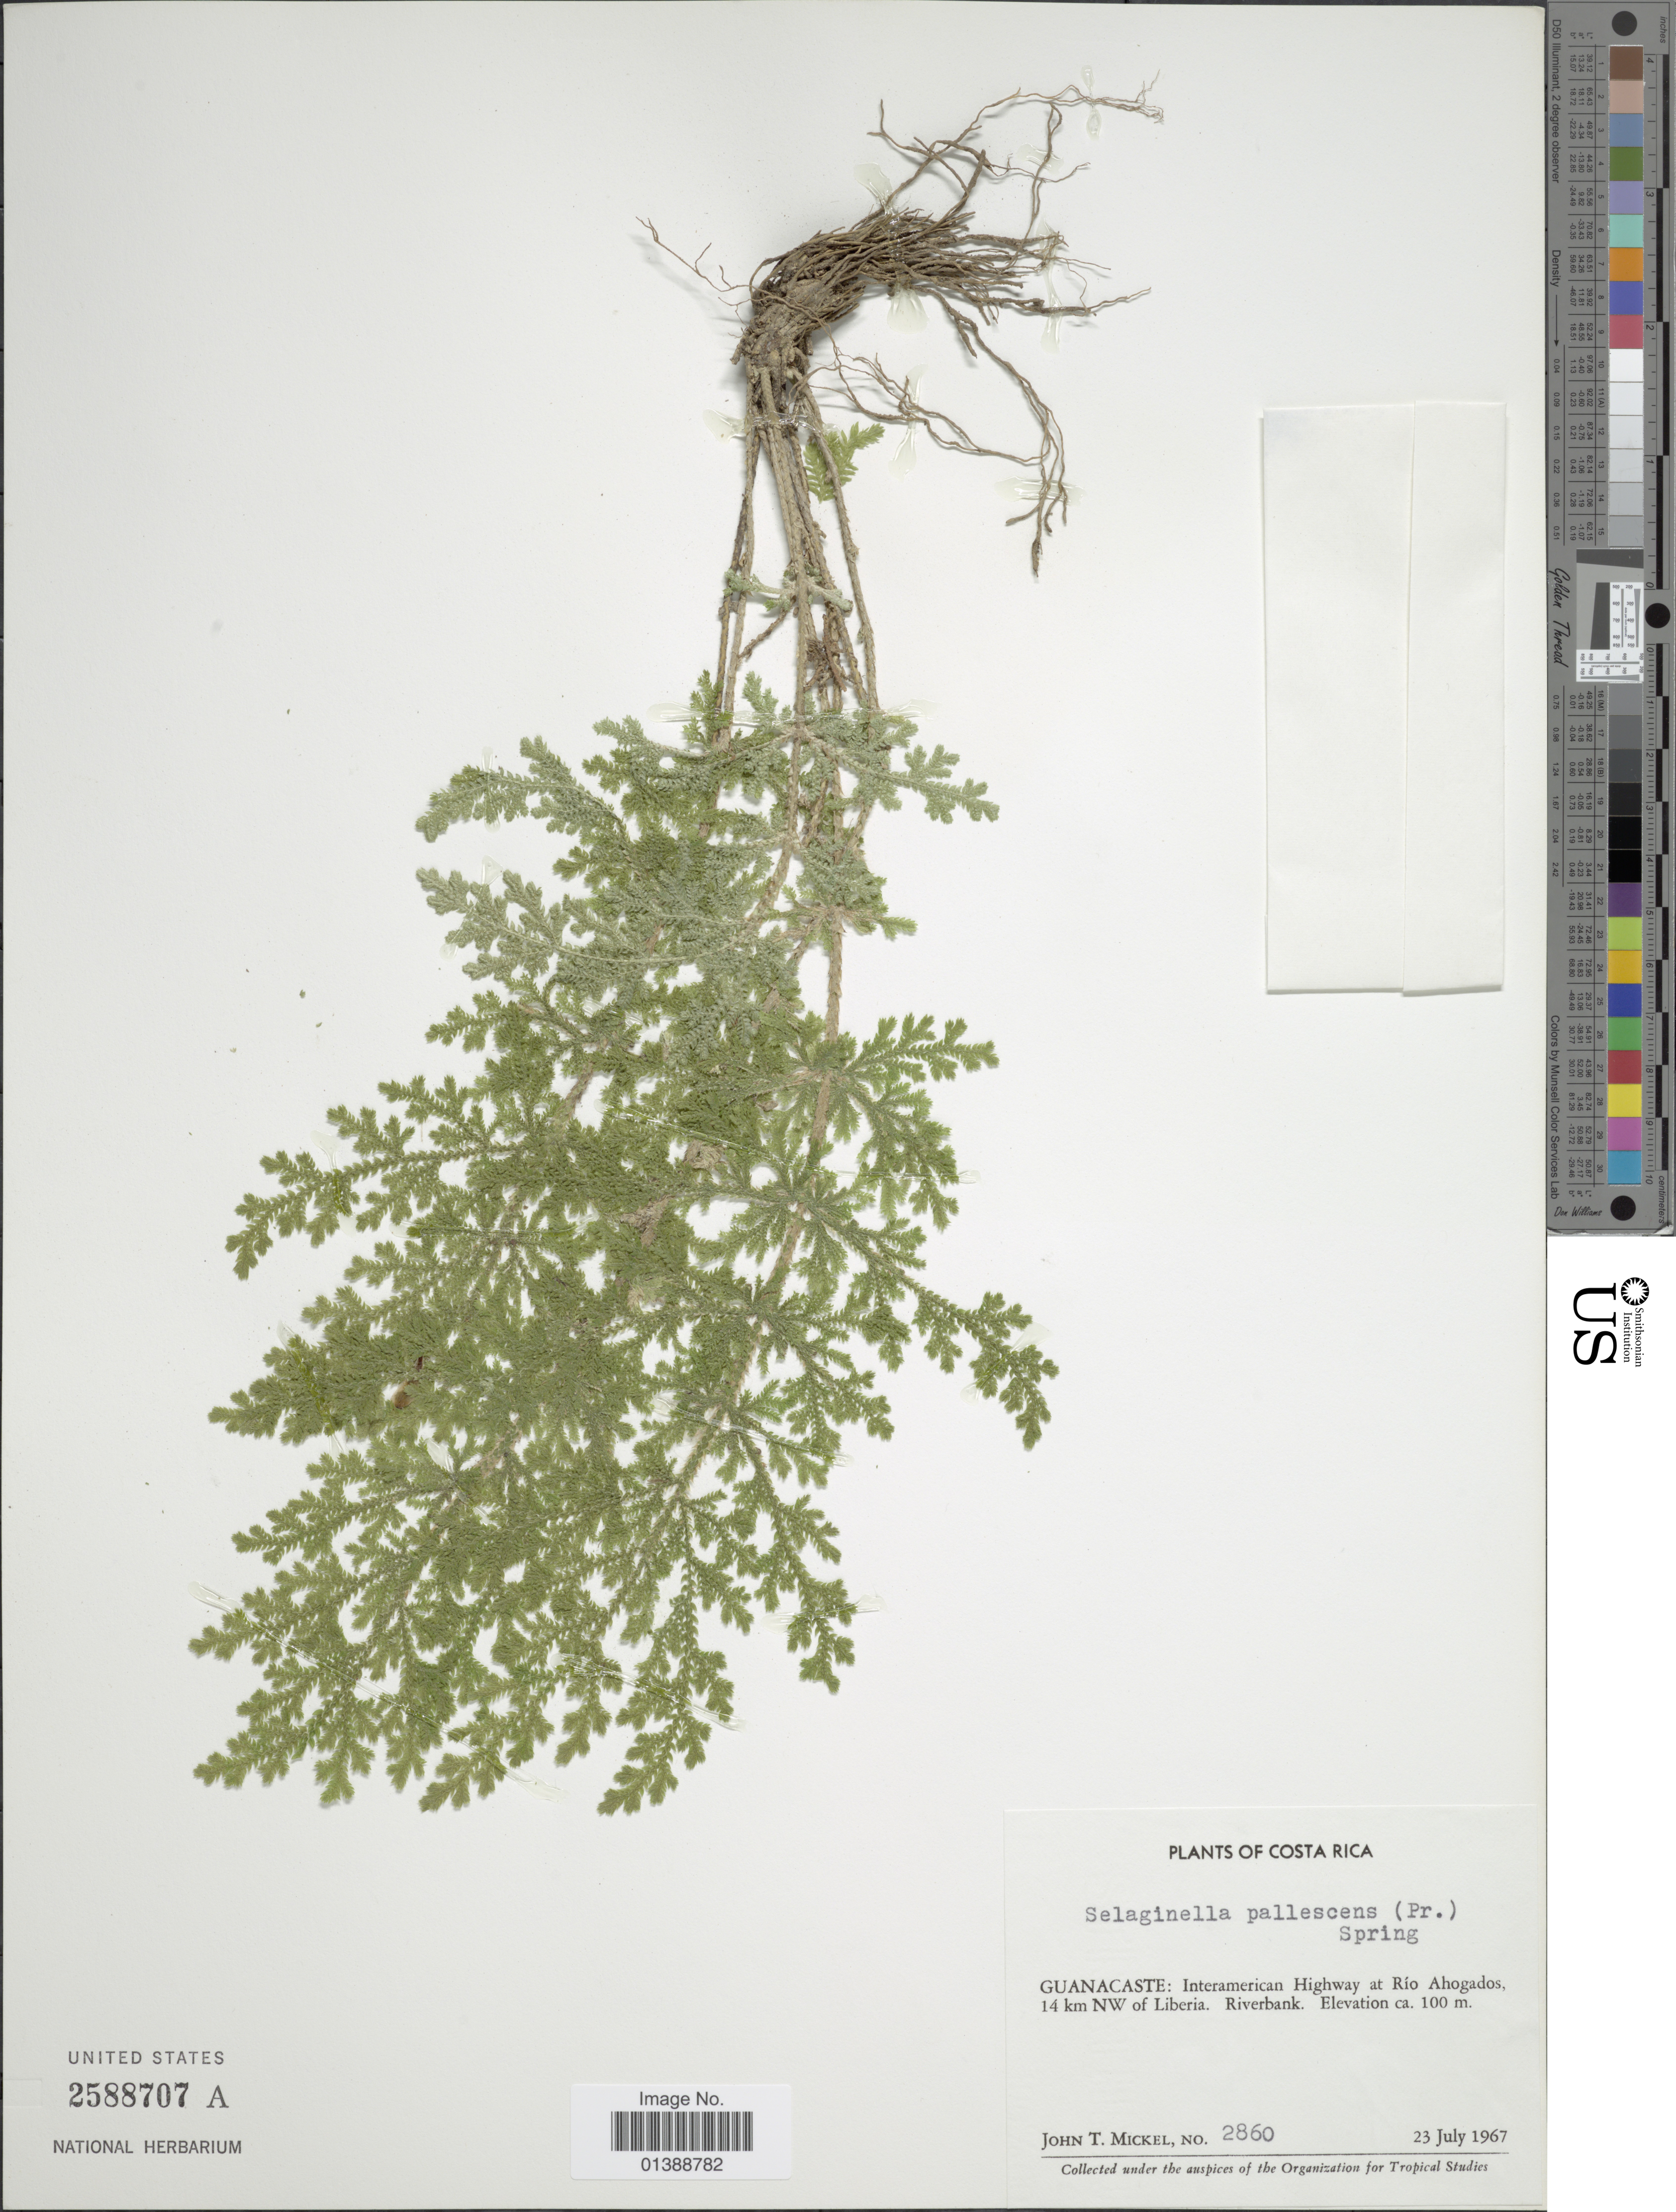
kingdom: Plantae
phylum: Tracheophyta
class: Lycopodiopsida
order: Selaginellales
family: Selaginellaceae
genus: Selaginella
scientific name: Selaginella pallescens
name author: (C. Presl) Spring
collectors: J. T. Mickel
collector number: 2860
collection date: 1967-07-23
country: Costa Rica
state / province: Guanacaste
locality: Interamerican Highway at Río Ahogados, 14 km NW of Liberia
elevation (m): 100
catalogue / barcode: US 2588707A